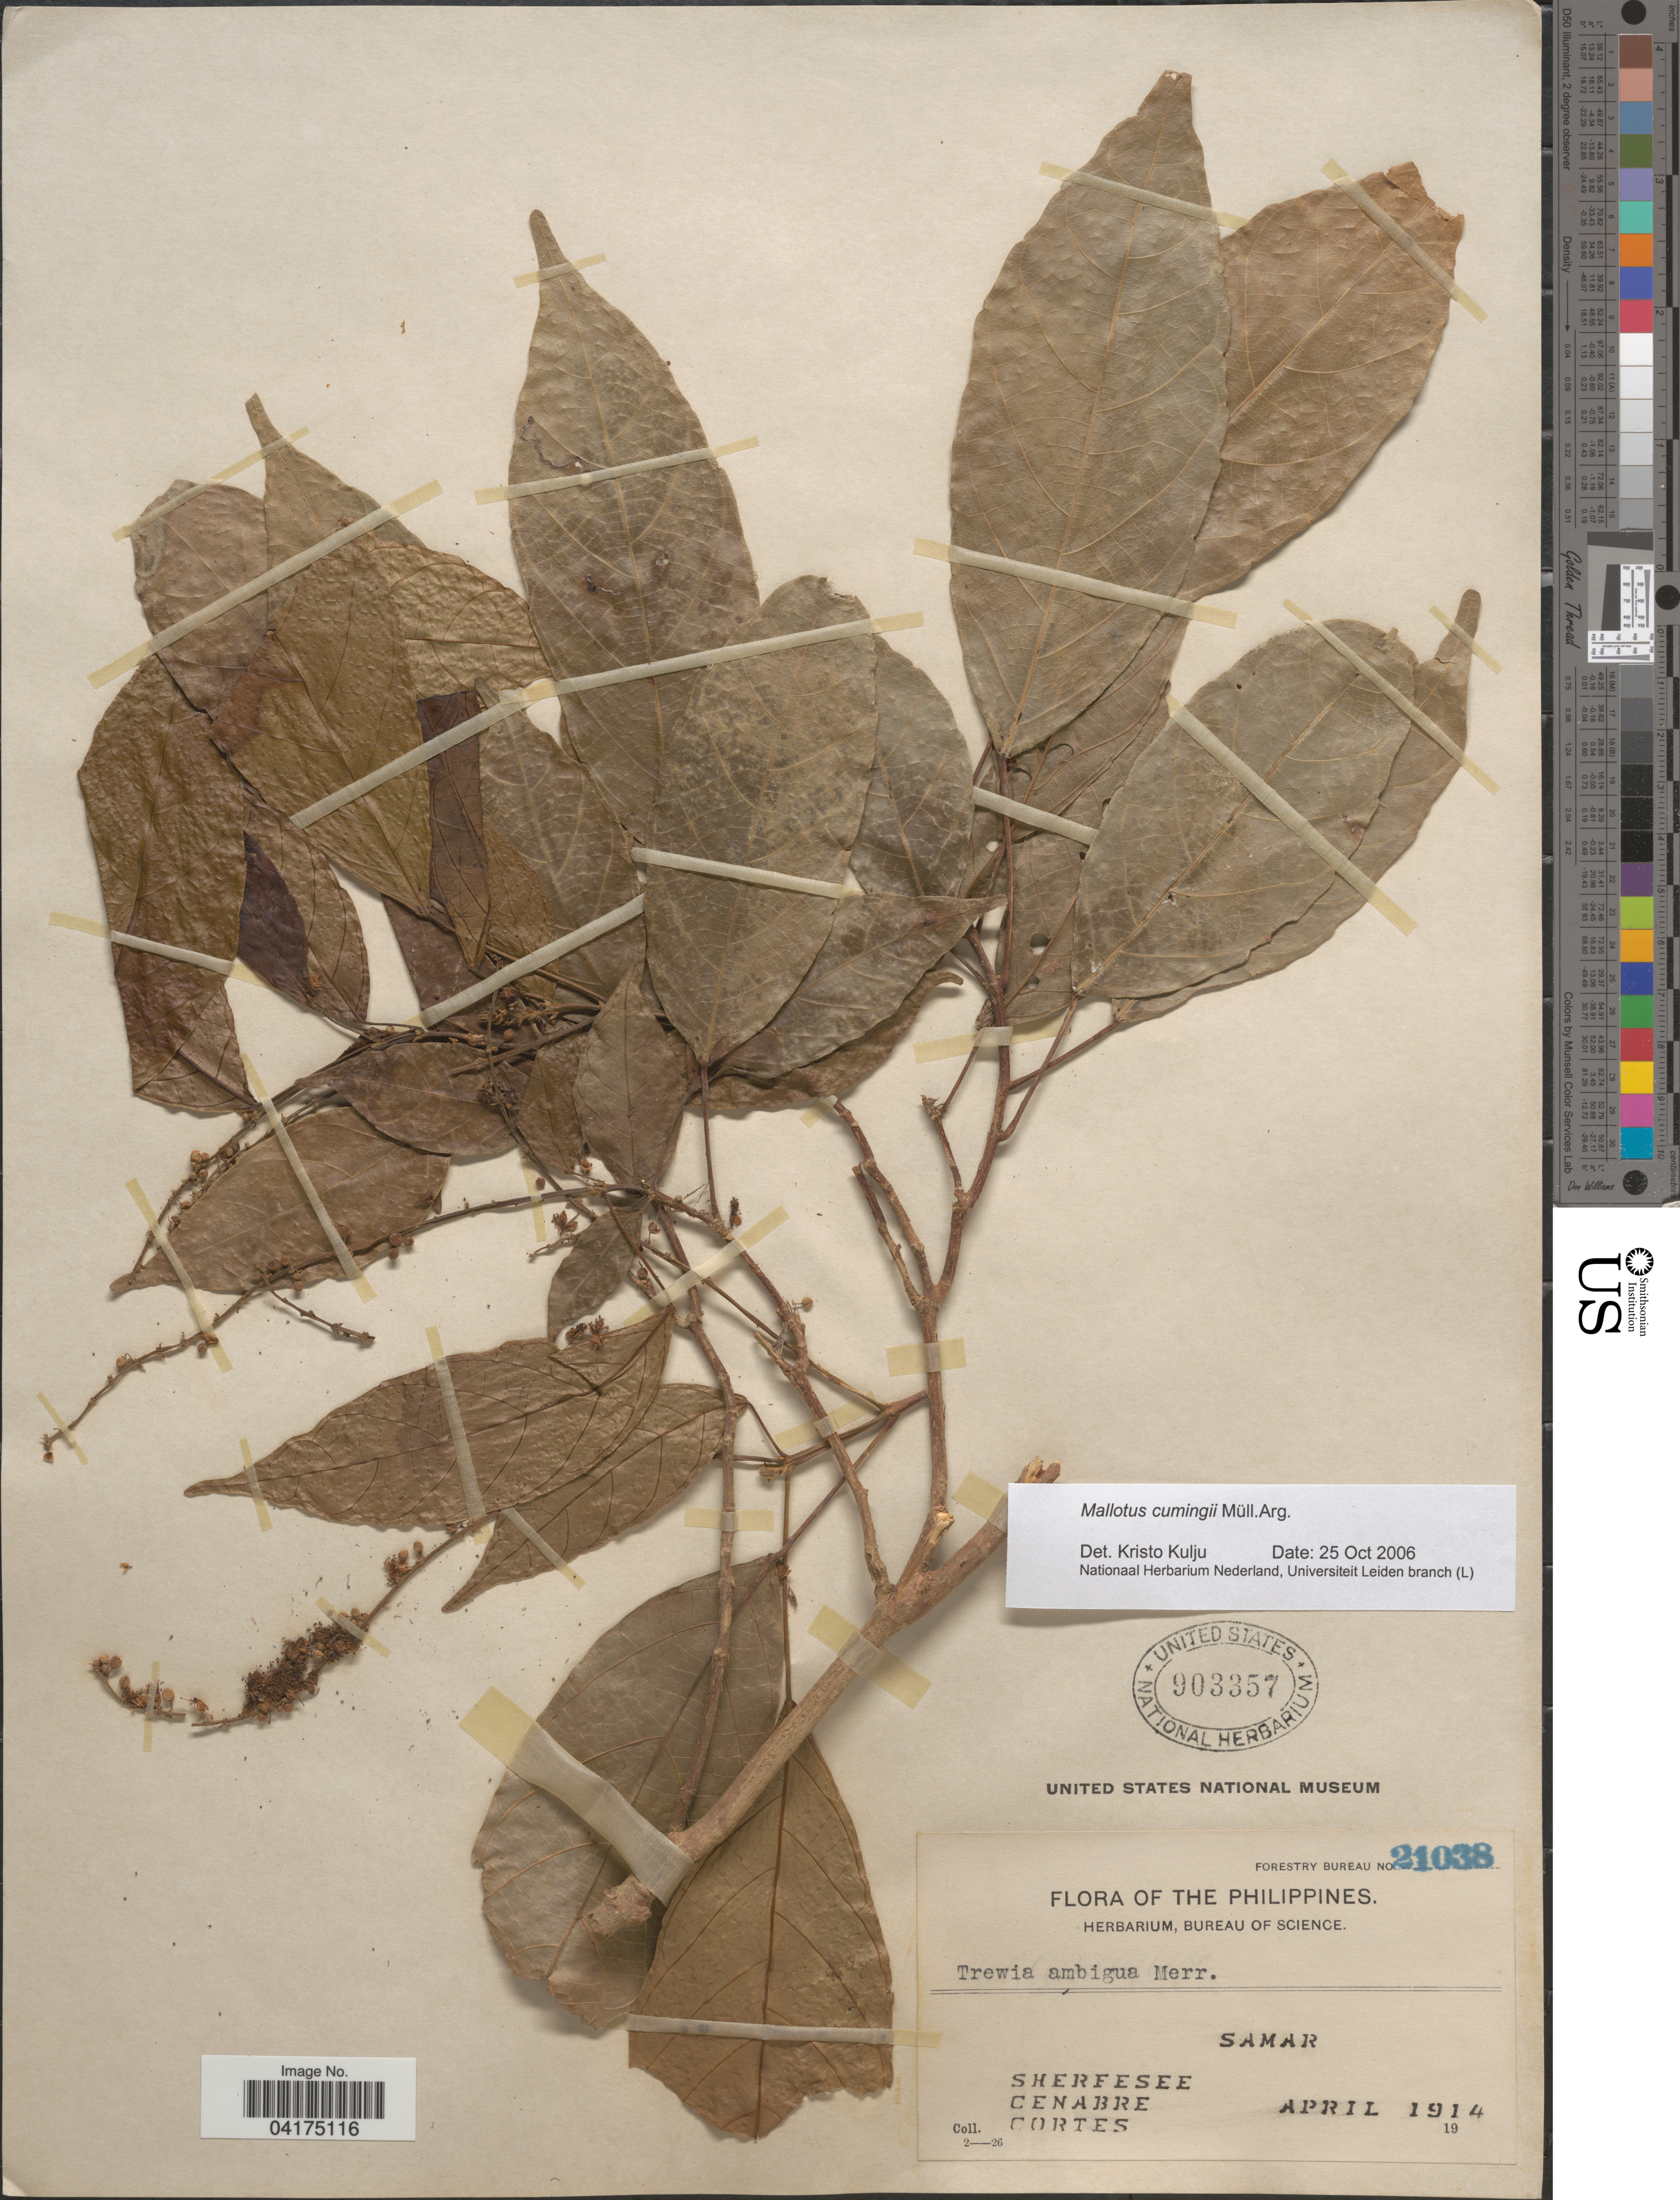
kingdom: Plantae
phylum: Tracheophyta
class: Magnoliopsida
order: Malpighiales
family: Euphorbiaceae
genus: Mallotus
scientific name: Mallotus cumingii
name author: Müll. Arg.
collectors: -. Sherfesee, -. Cenabre & Cortes, --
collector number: Forestry Bureau 21038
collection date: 1914-04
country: Philippines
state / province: Eastern Visayas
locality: Samar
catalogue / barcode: US 903357